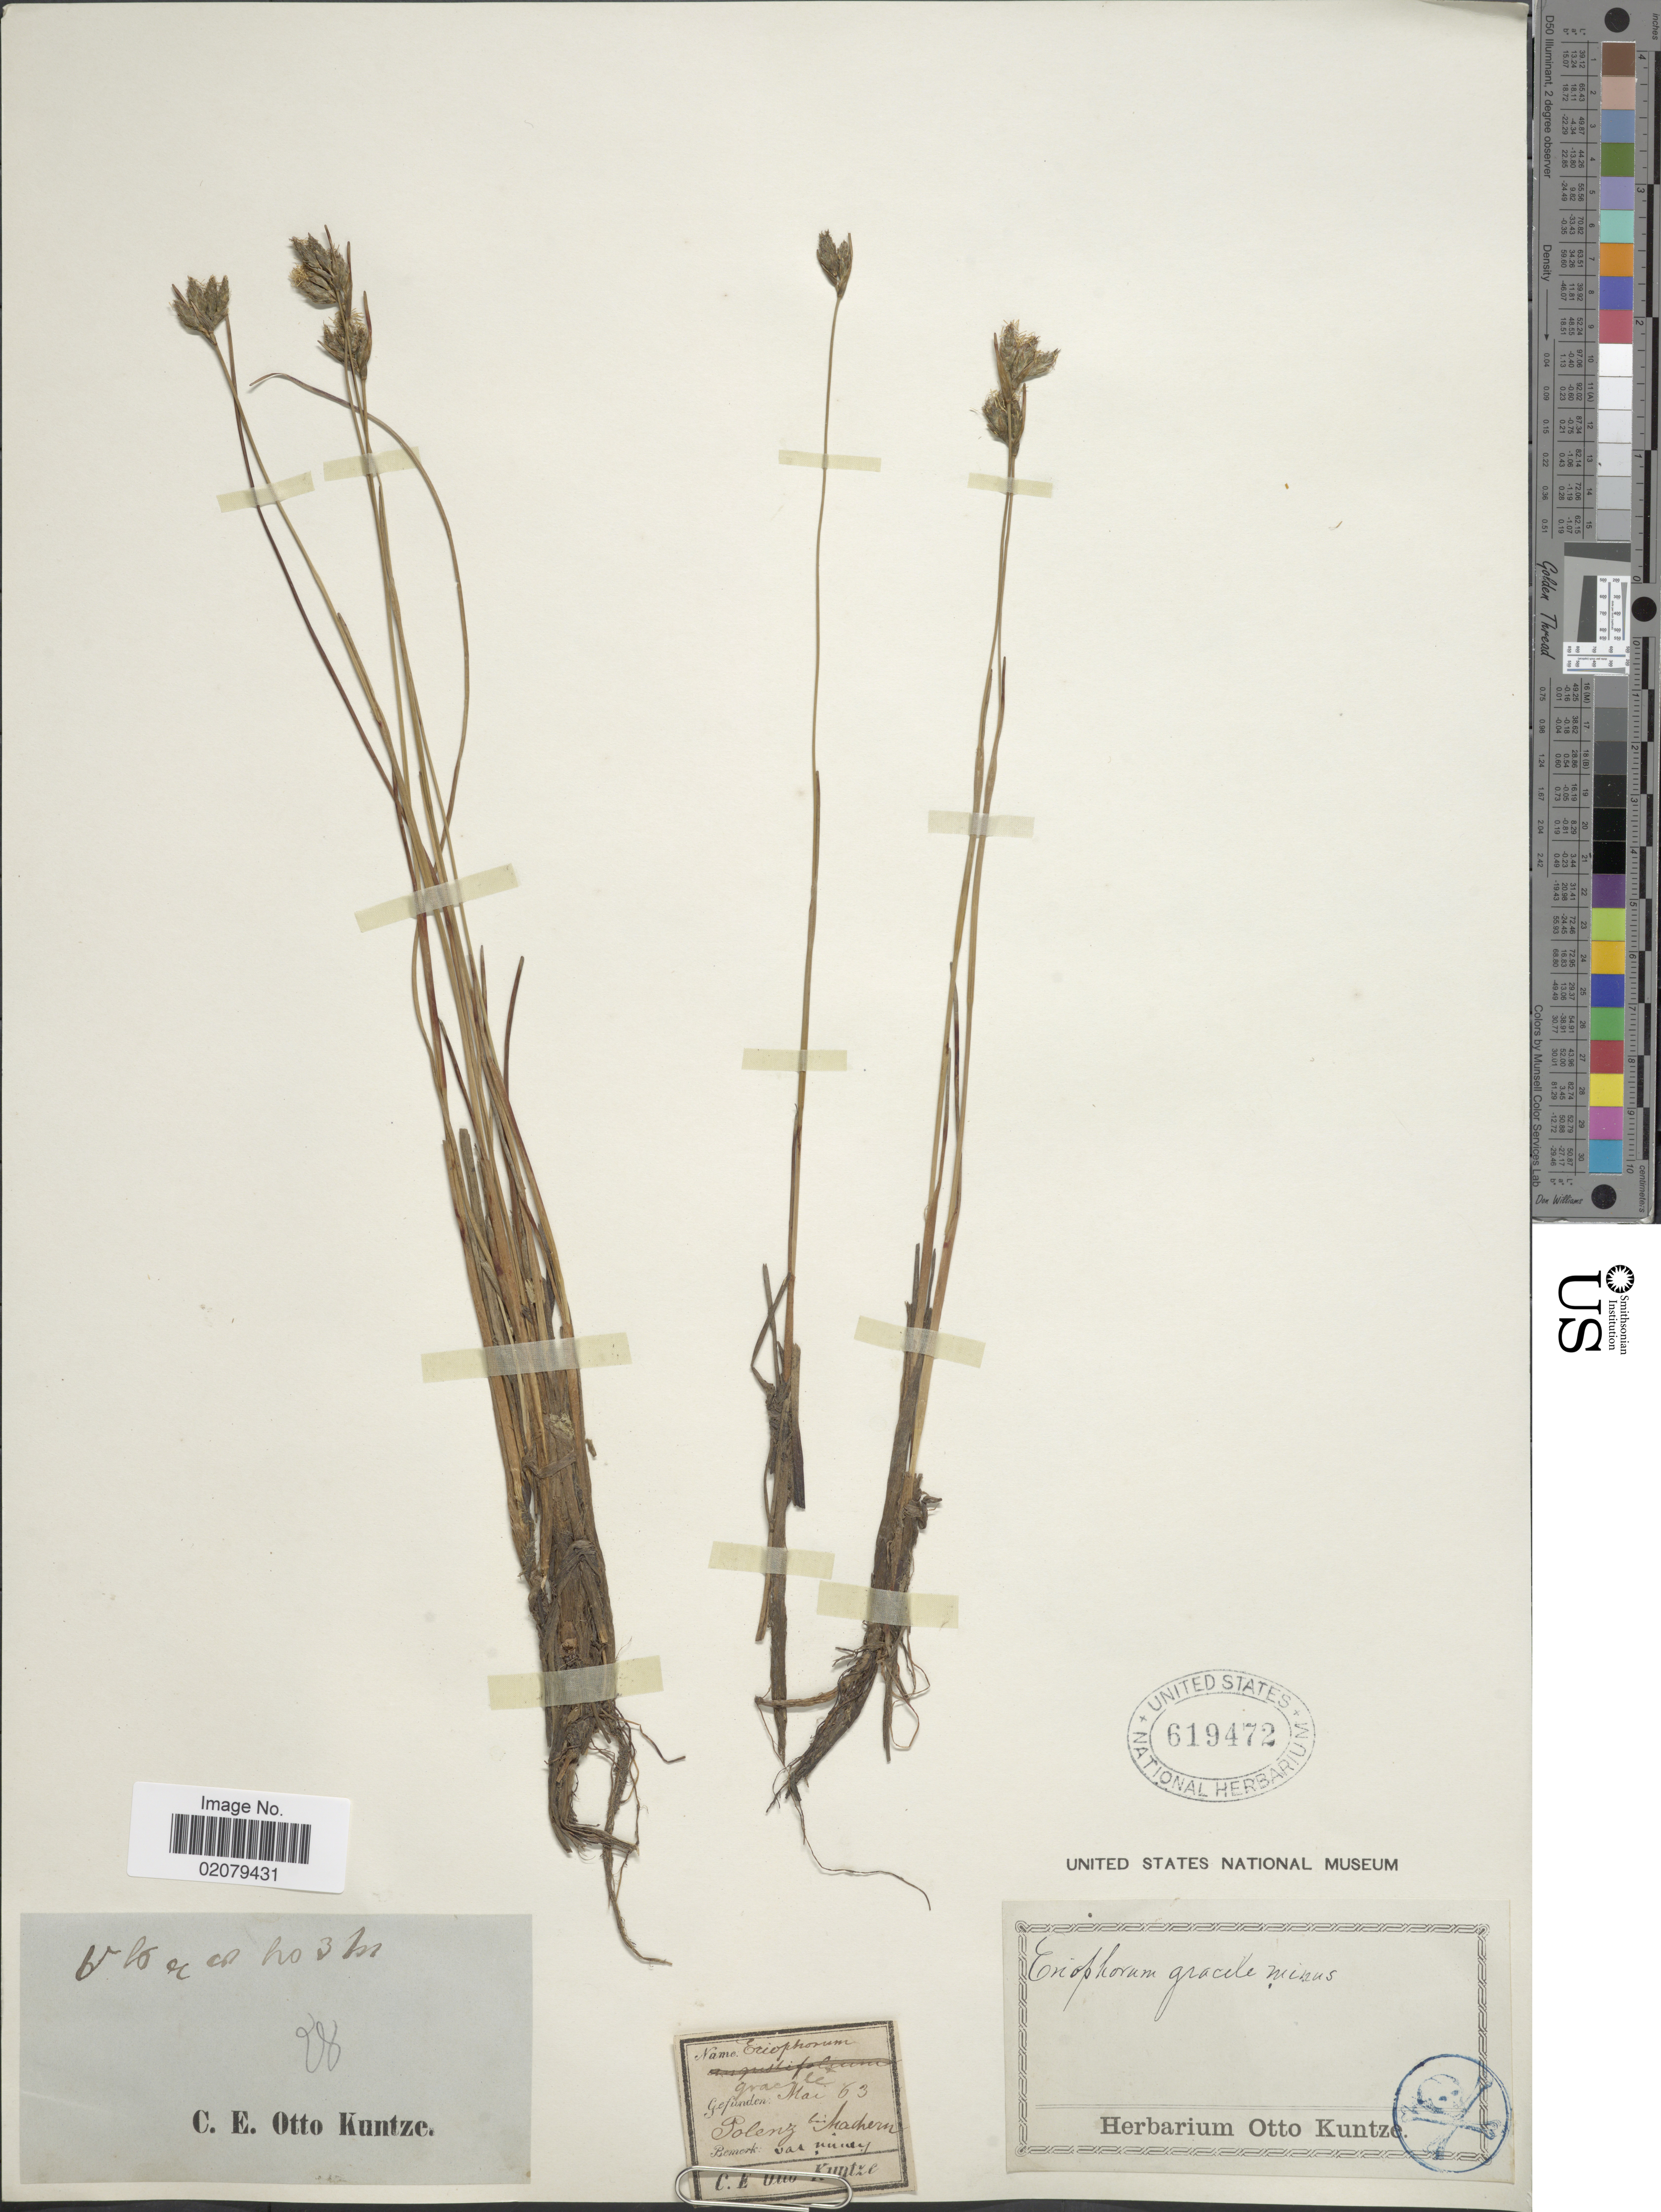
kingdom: Plantae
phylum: Tracheophyta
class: Liliopsida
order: Poales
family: Cyperaceae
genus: Eriophorum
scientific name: Eriophorum gracile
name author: W.D.J. Koch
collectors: C.E.O. Kuntze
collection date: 1863-05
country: Germany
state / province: Sachsen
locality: Polenz bei Machern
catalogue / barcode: US 619472